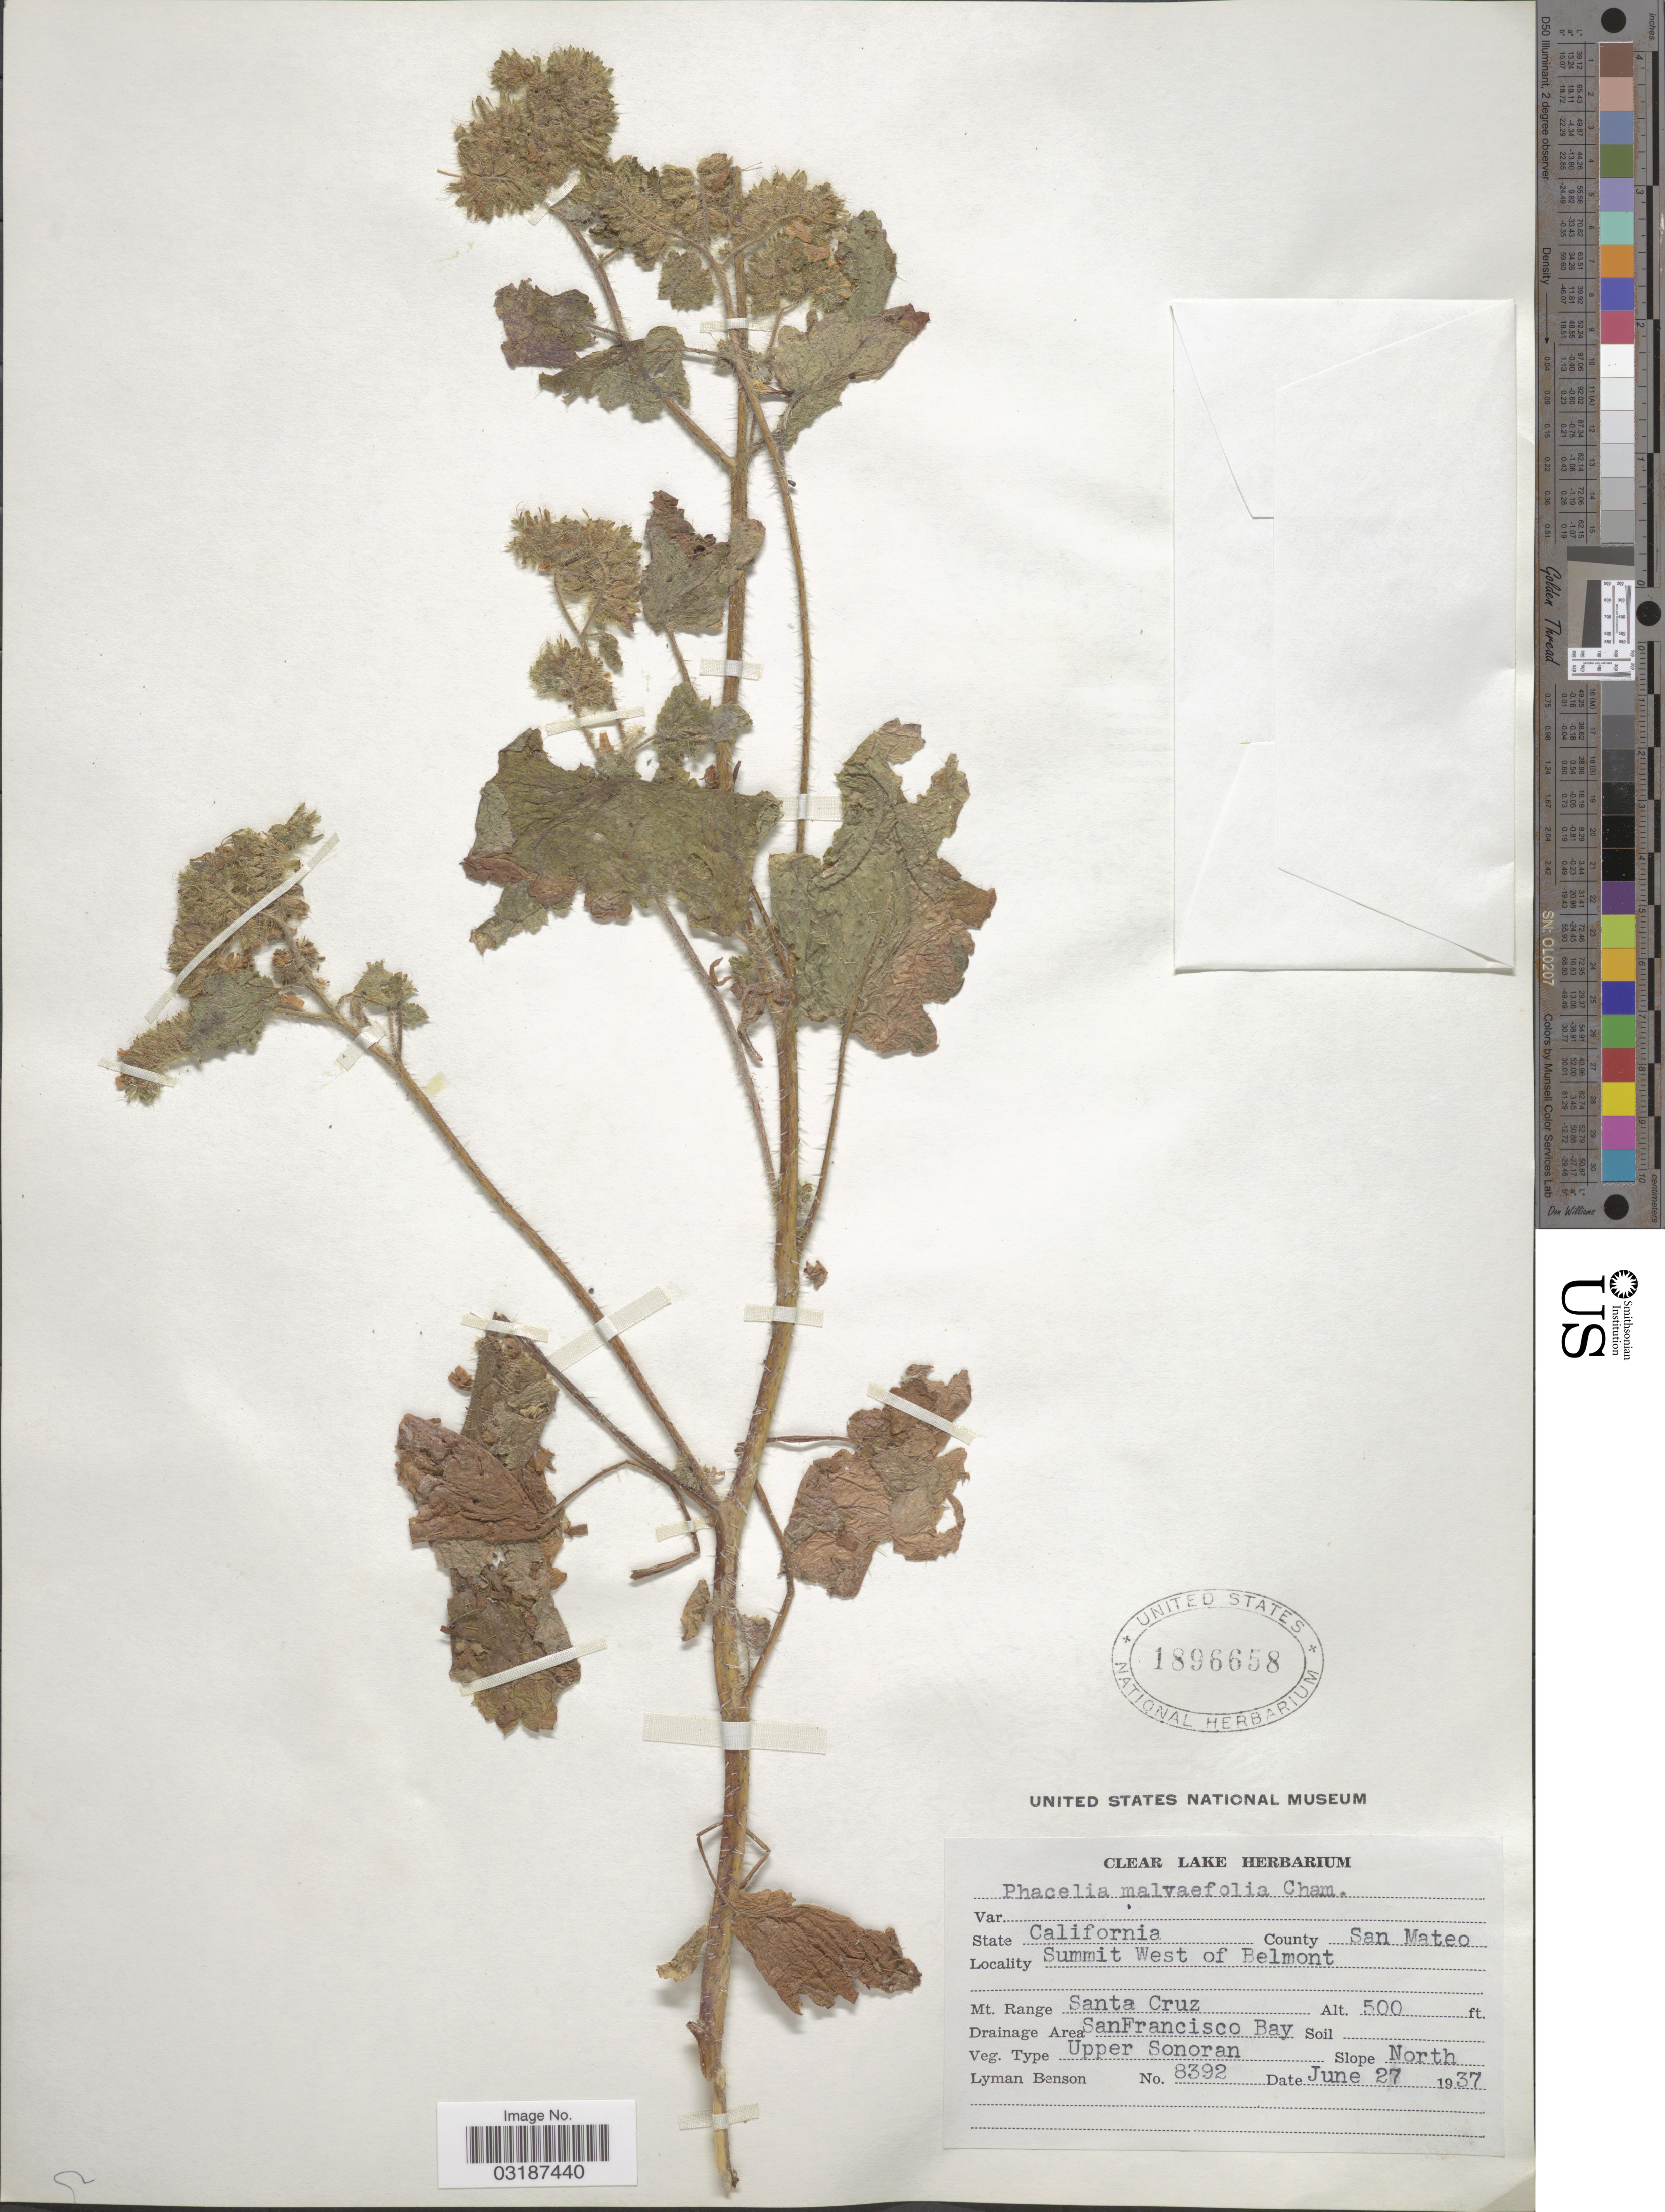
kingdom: Plantae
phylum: Tracheophyta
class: Magnoliopsida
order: Boraginales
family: Hydrophyllaceae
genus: Phacelia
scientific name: Phacelia malvifolia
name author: Cham.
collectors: L. D. Benson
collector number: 8392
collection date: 1937-06-27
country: United States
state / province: California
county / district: San Mateo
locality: County San Mateo. Summit West of Belmont. Mt. Range Santa Cruz. Drainage Area San Francisco Bay. Slope North.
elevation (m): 152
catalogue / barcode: US 1896658